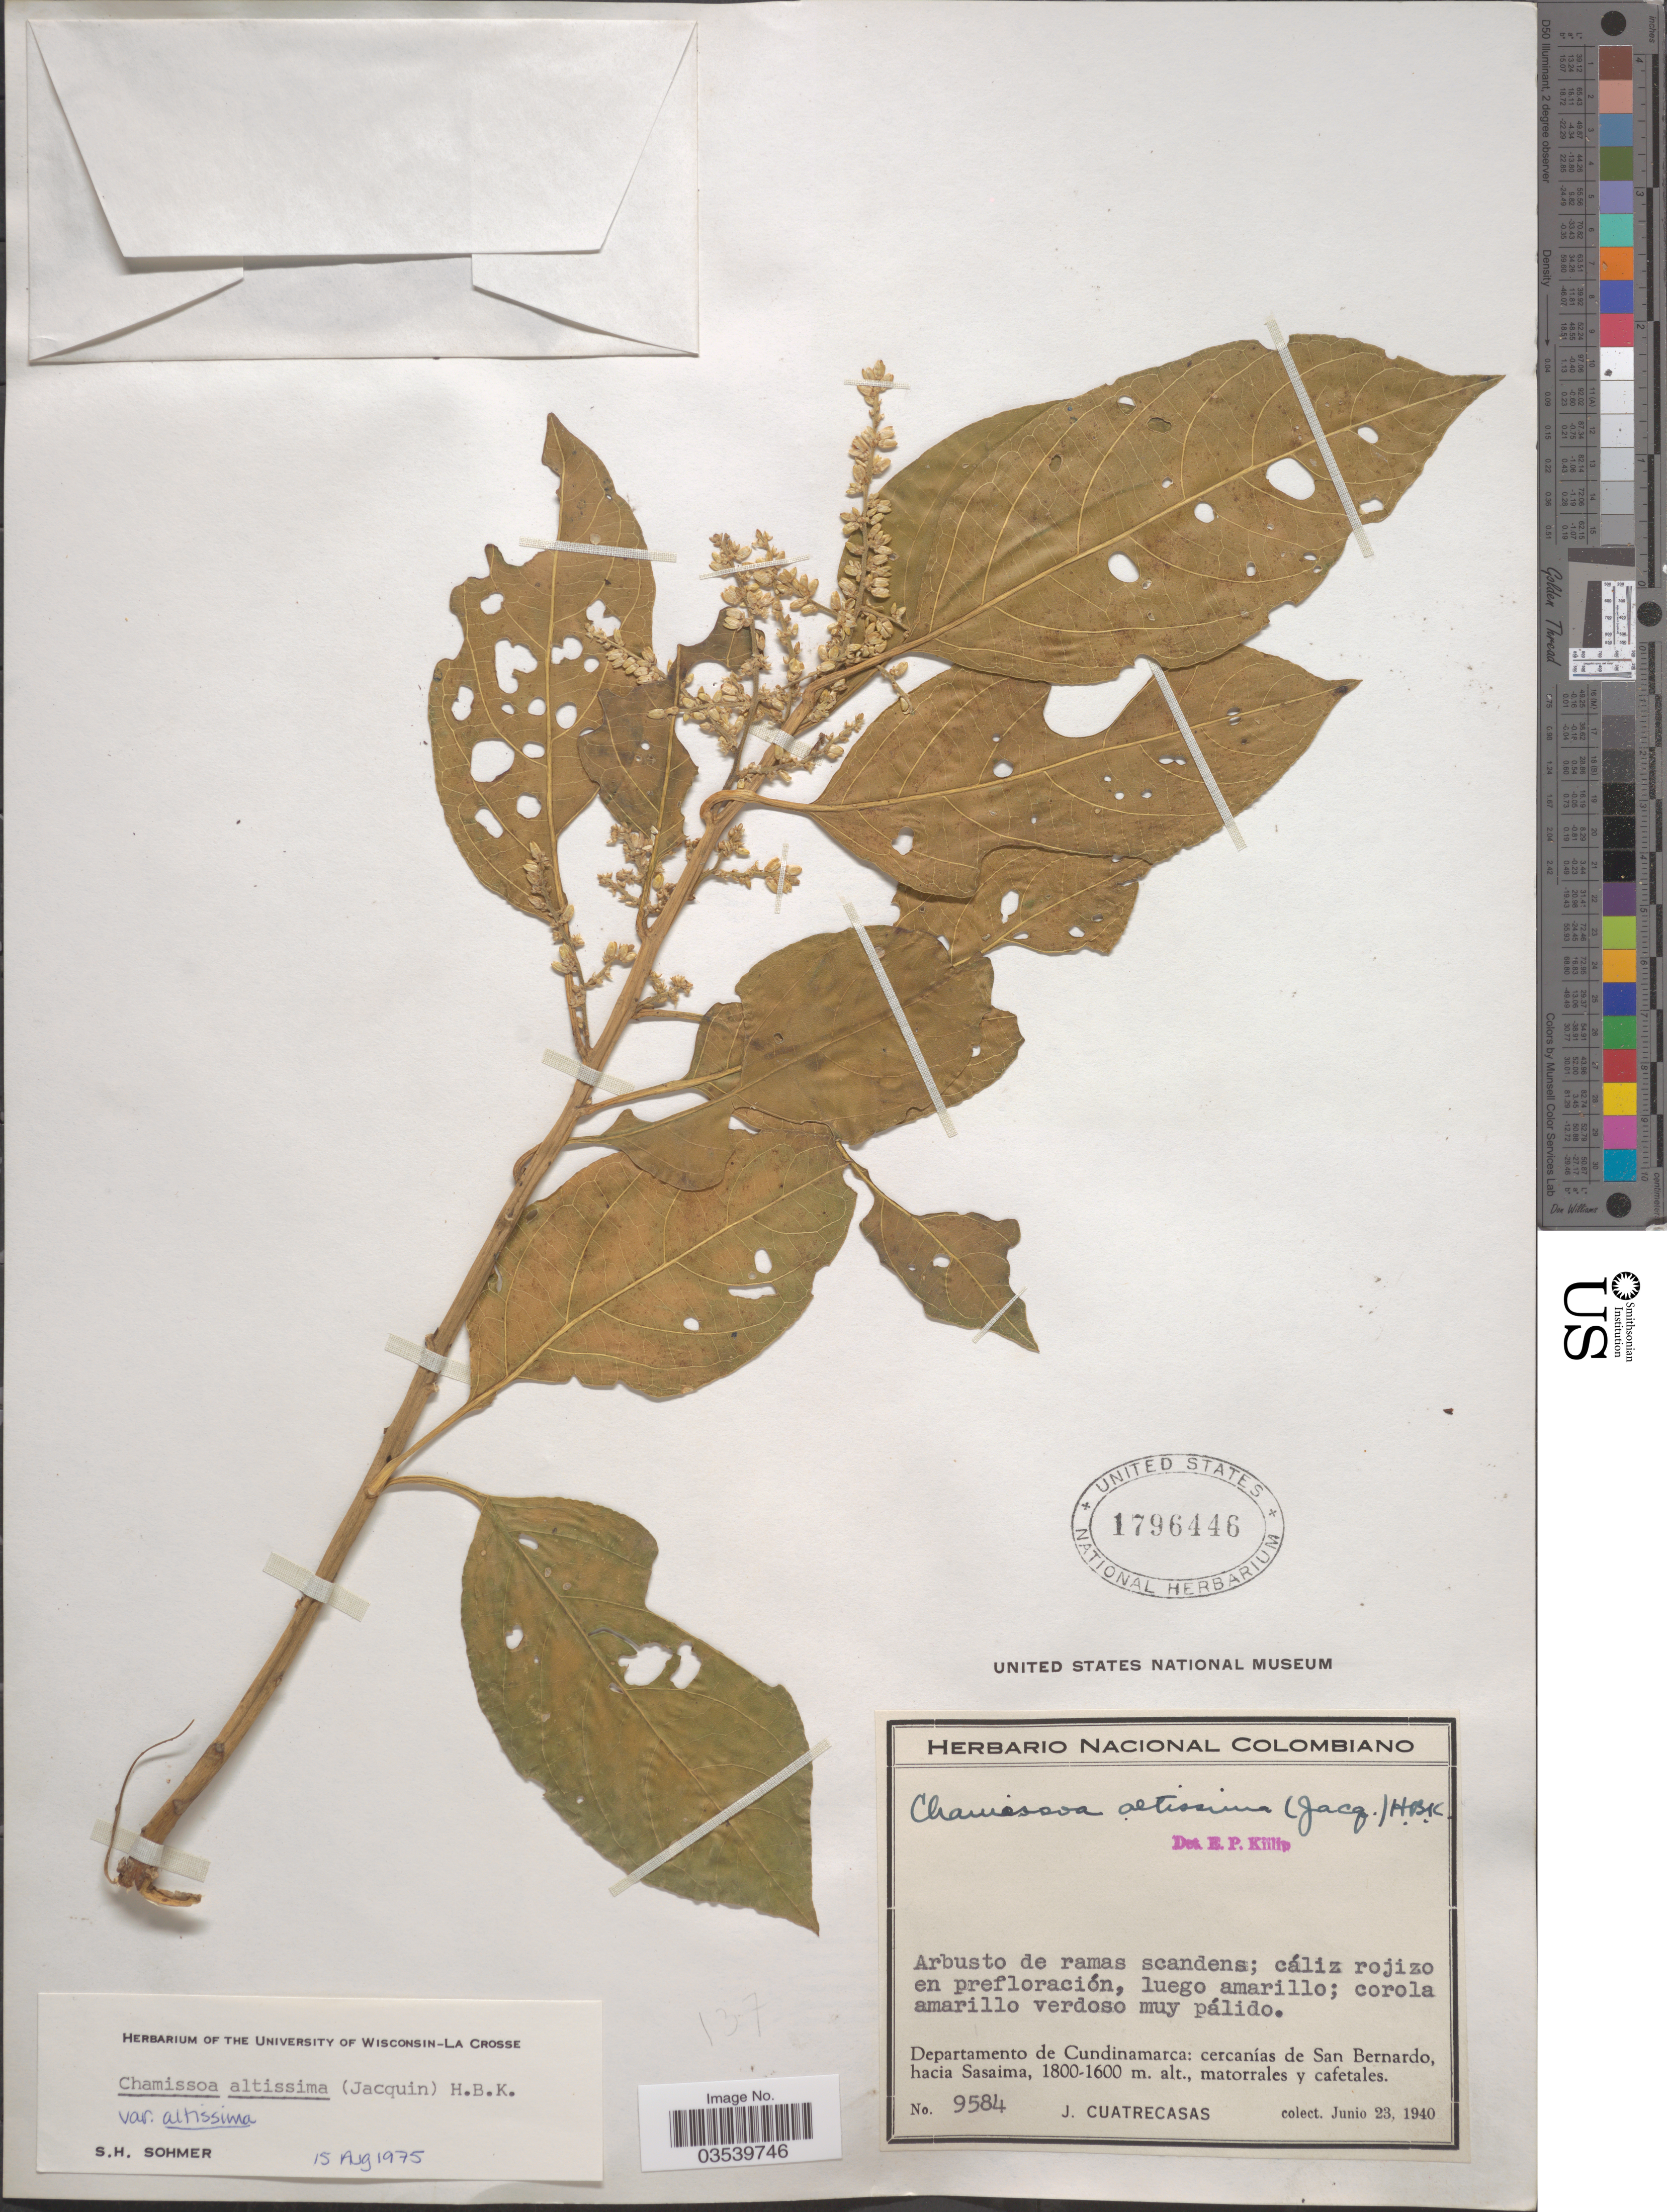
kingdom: Plantae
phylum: Tracheophyta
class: Magnoliopsida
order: Caryophyllales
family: Amaranthaceae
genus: Chamissoa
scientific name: Chamissoa altissima var. altissima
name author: (Jacq.) Kunth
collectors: J. Cuatrecasas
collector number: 9584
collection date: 1940-06-23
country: Colombia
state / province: Cundinamarca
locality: Departamento de Cundinamarca: cercanías de San Bernardo, hacia Sasaima, matorrales y cafetales.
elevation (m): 1600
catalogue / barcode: US 1796446